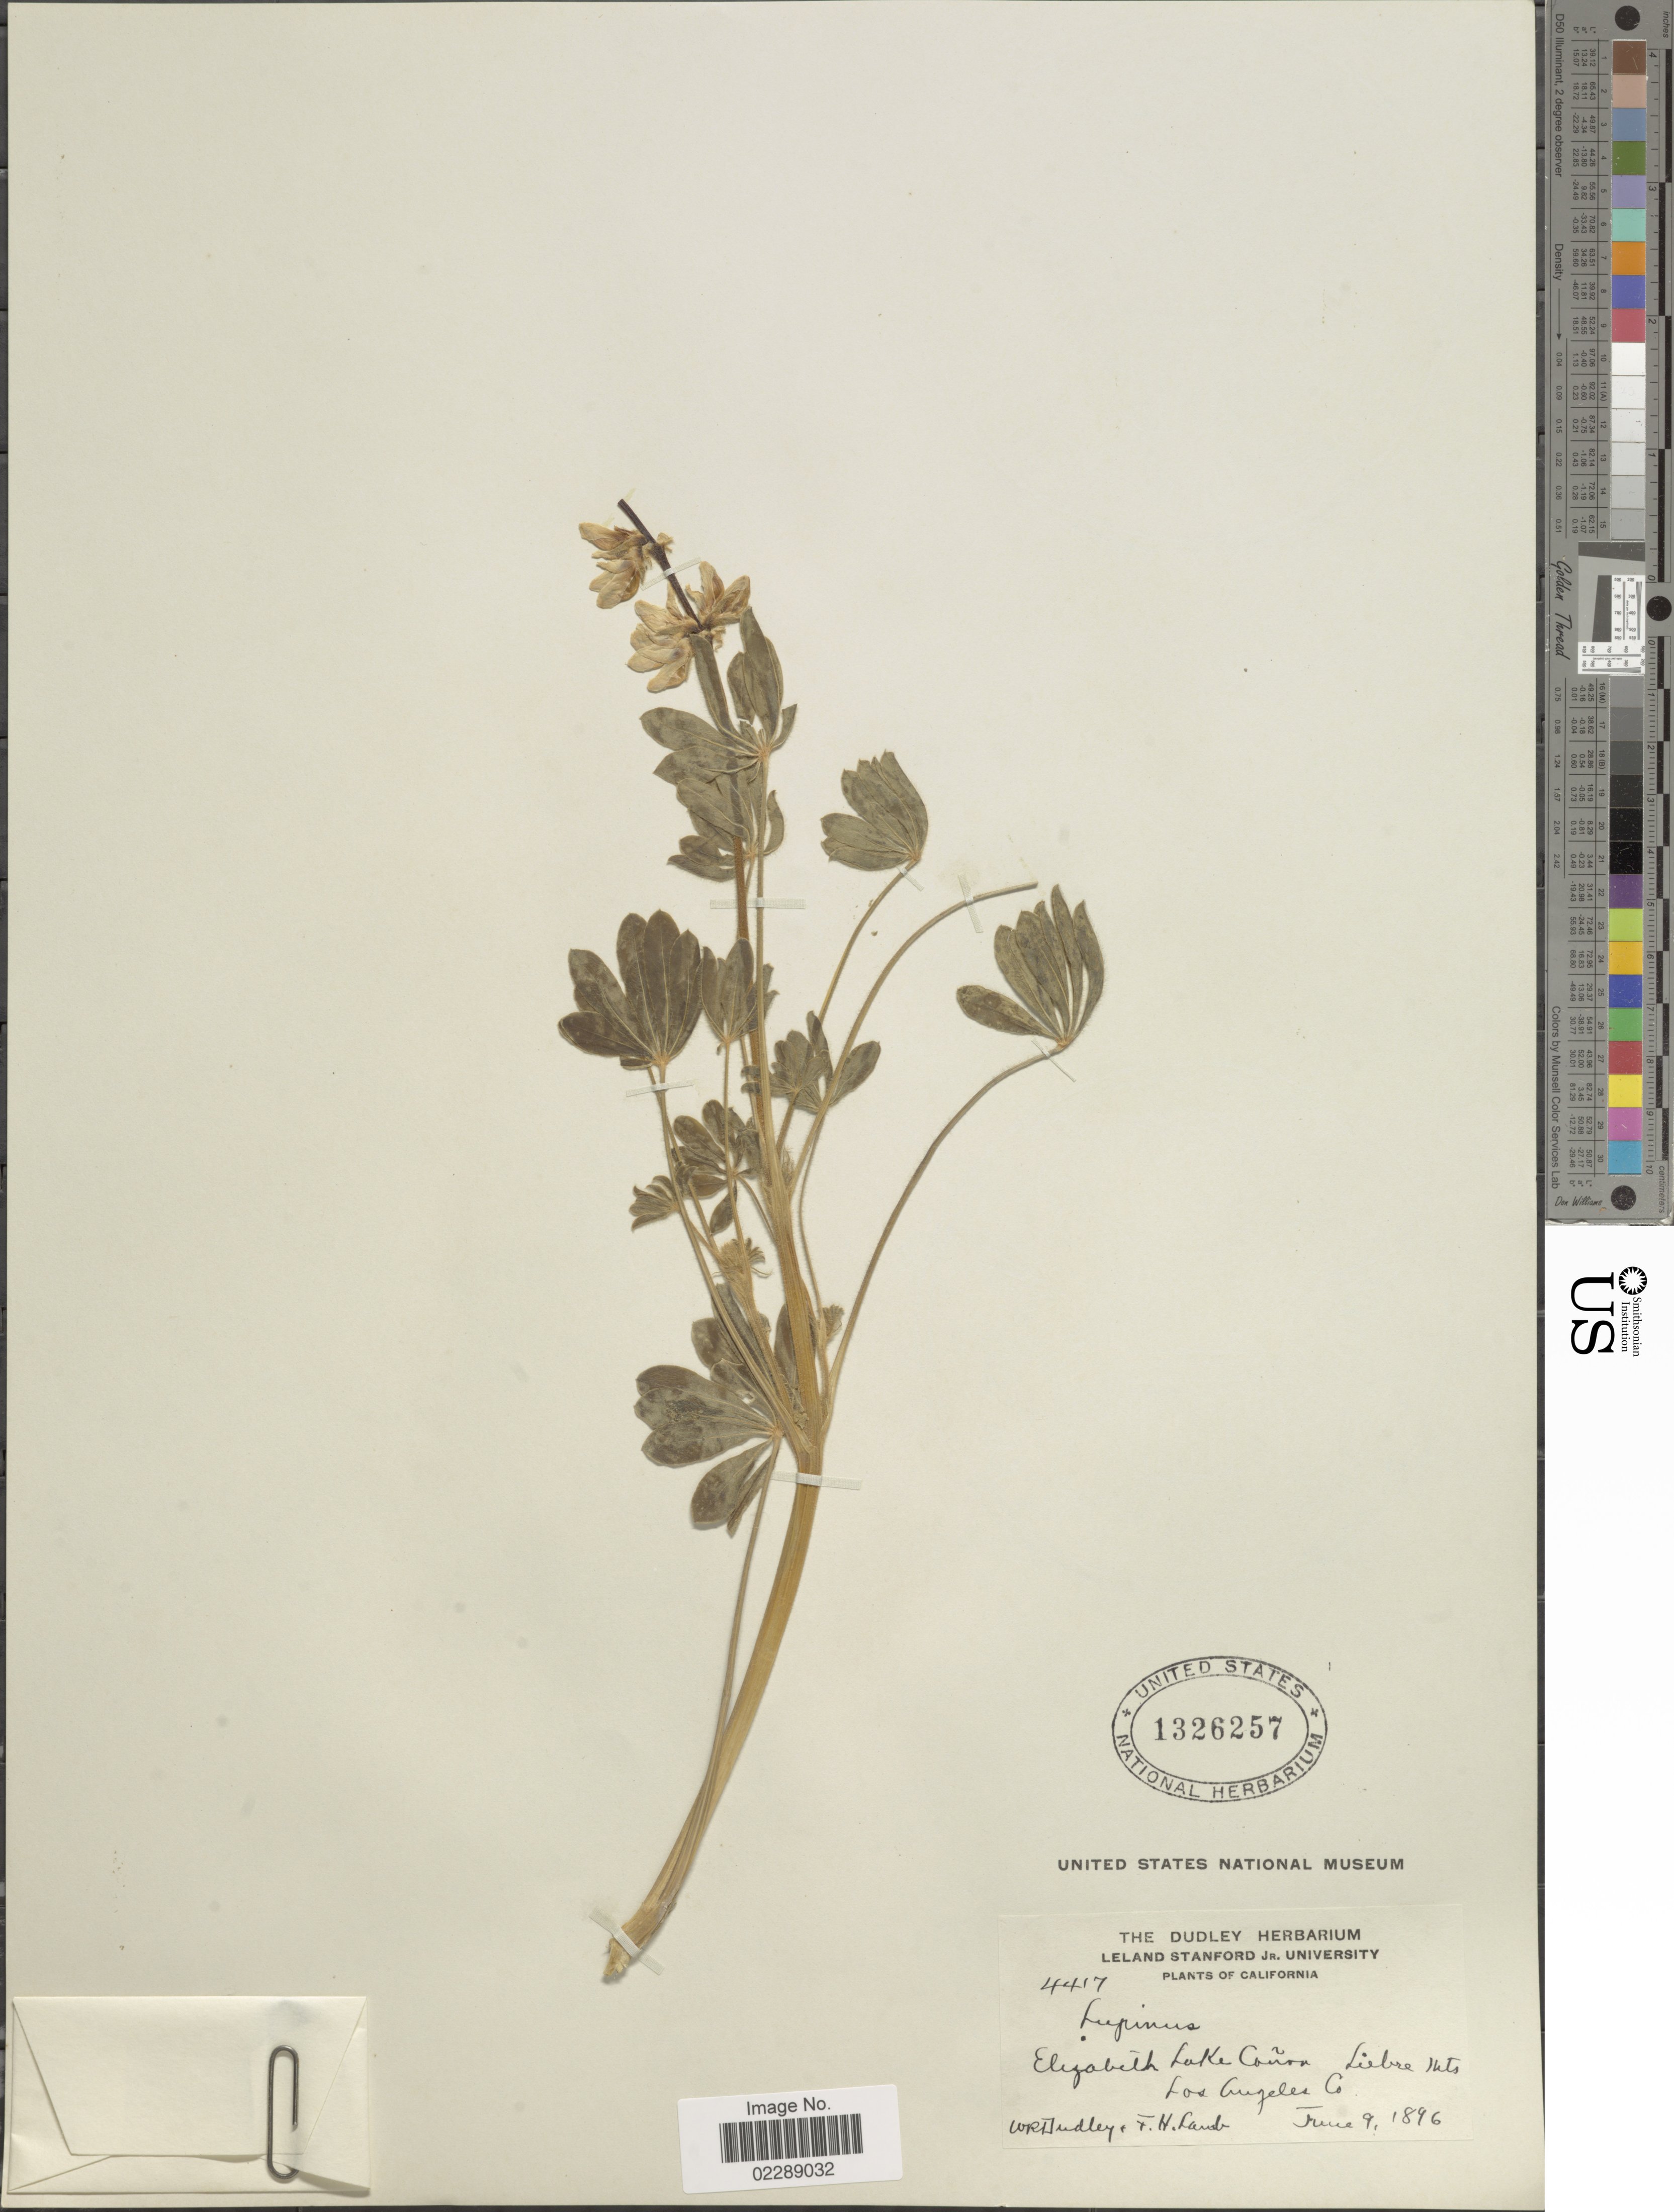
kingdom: Plantae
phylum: Tracheophyta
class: Magnoliopsida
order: Fabales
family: Fabaceae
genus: Lupinus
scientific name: Lupinus sp.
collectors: W. Dudley & F. H. Lamb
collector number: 4417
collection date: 1896-06-09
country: United States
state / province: California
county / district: Los Angeles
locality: Elizabeth Lake Canon, Liebre Mts., Los Angeles Co.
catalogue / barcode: US 1326257